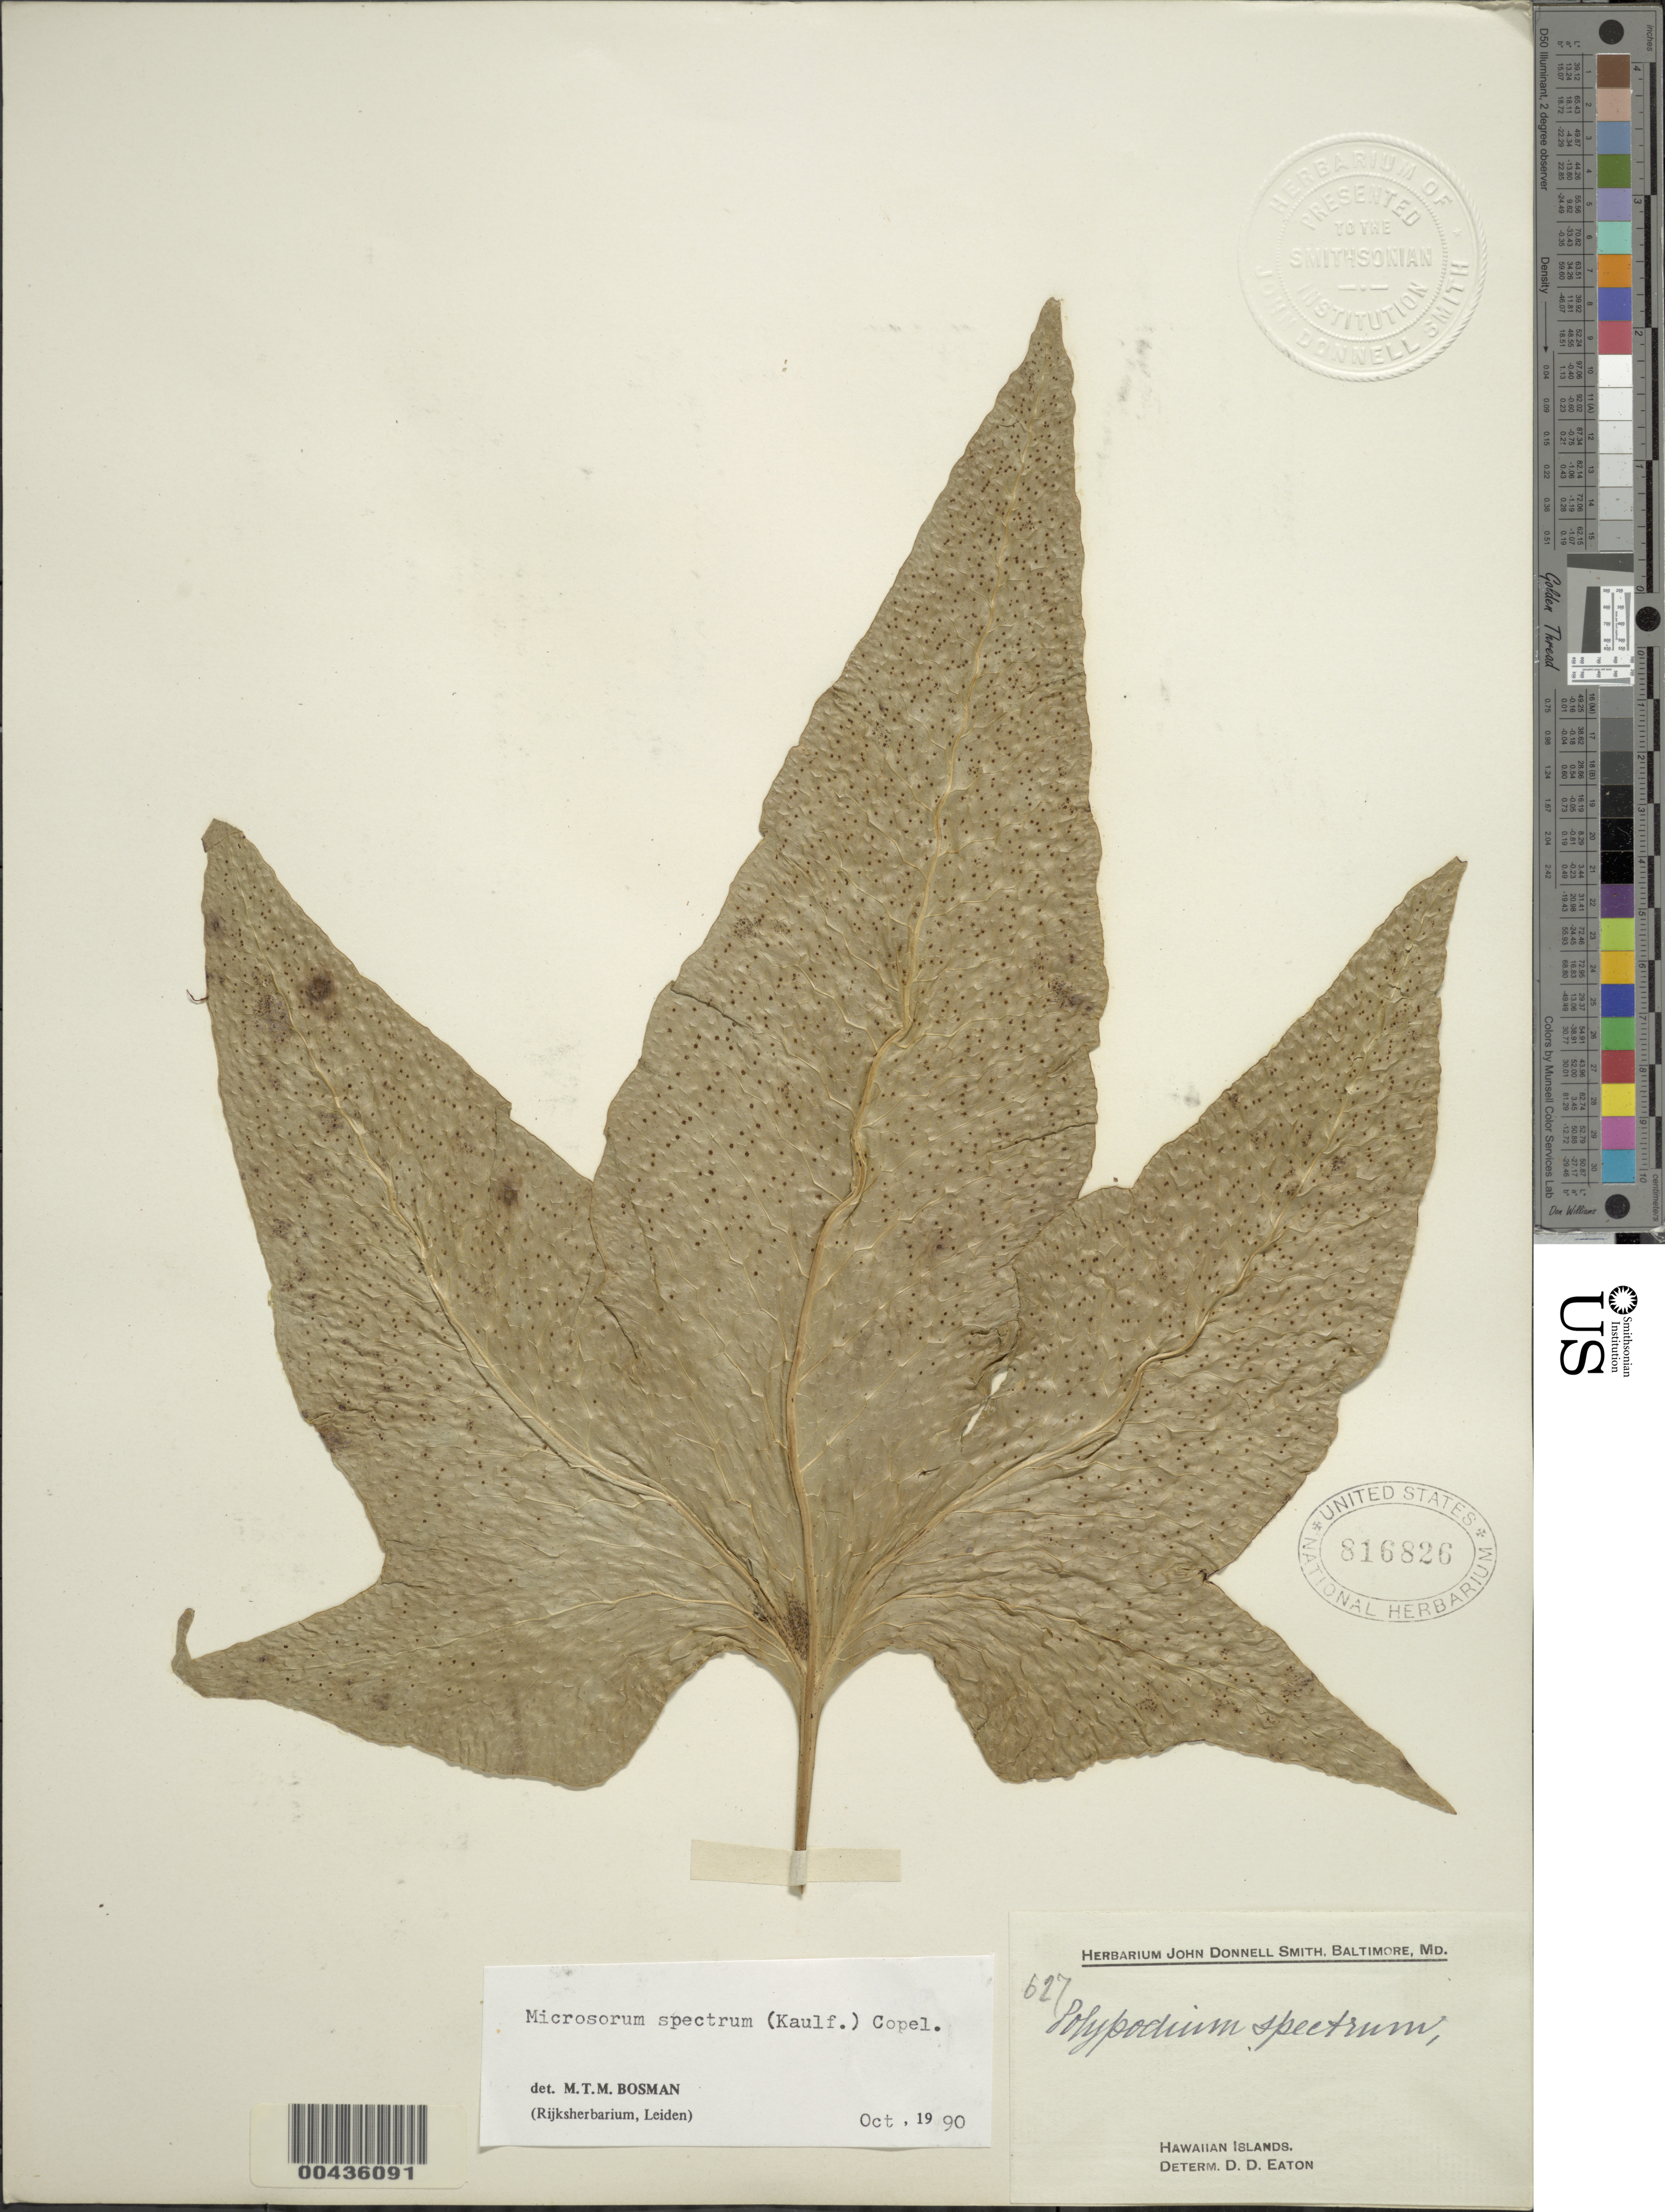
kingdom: Plantae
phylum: Tracheophyta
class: Polypodiopsida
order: Polypodiales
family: Polypodiaceae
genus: Microsorum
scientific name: Microsorum spectrum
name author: (Kaulf.) Copel.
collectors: J. Donnell Smith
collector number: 627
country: United States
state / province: Hawaii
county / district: Hawaii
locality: Hawaiian Islands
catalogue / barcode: US 816826